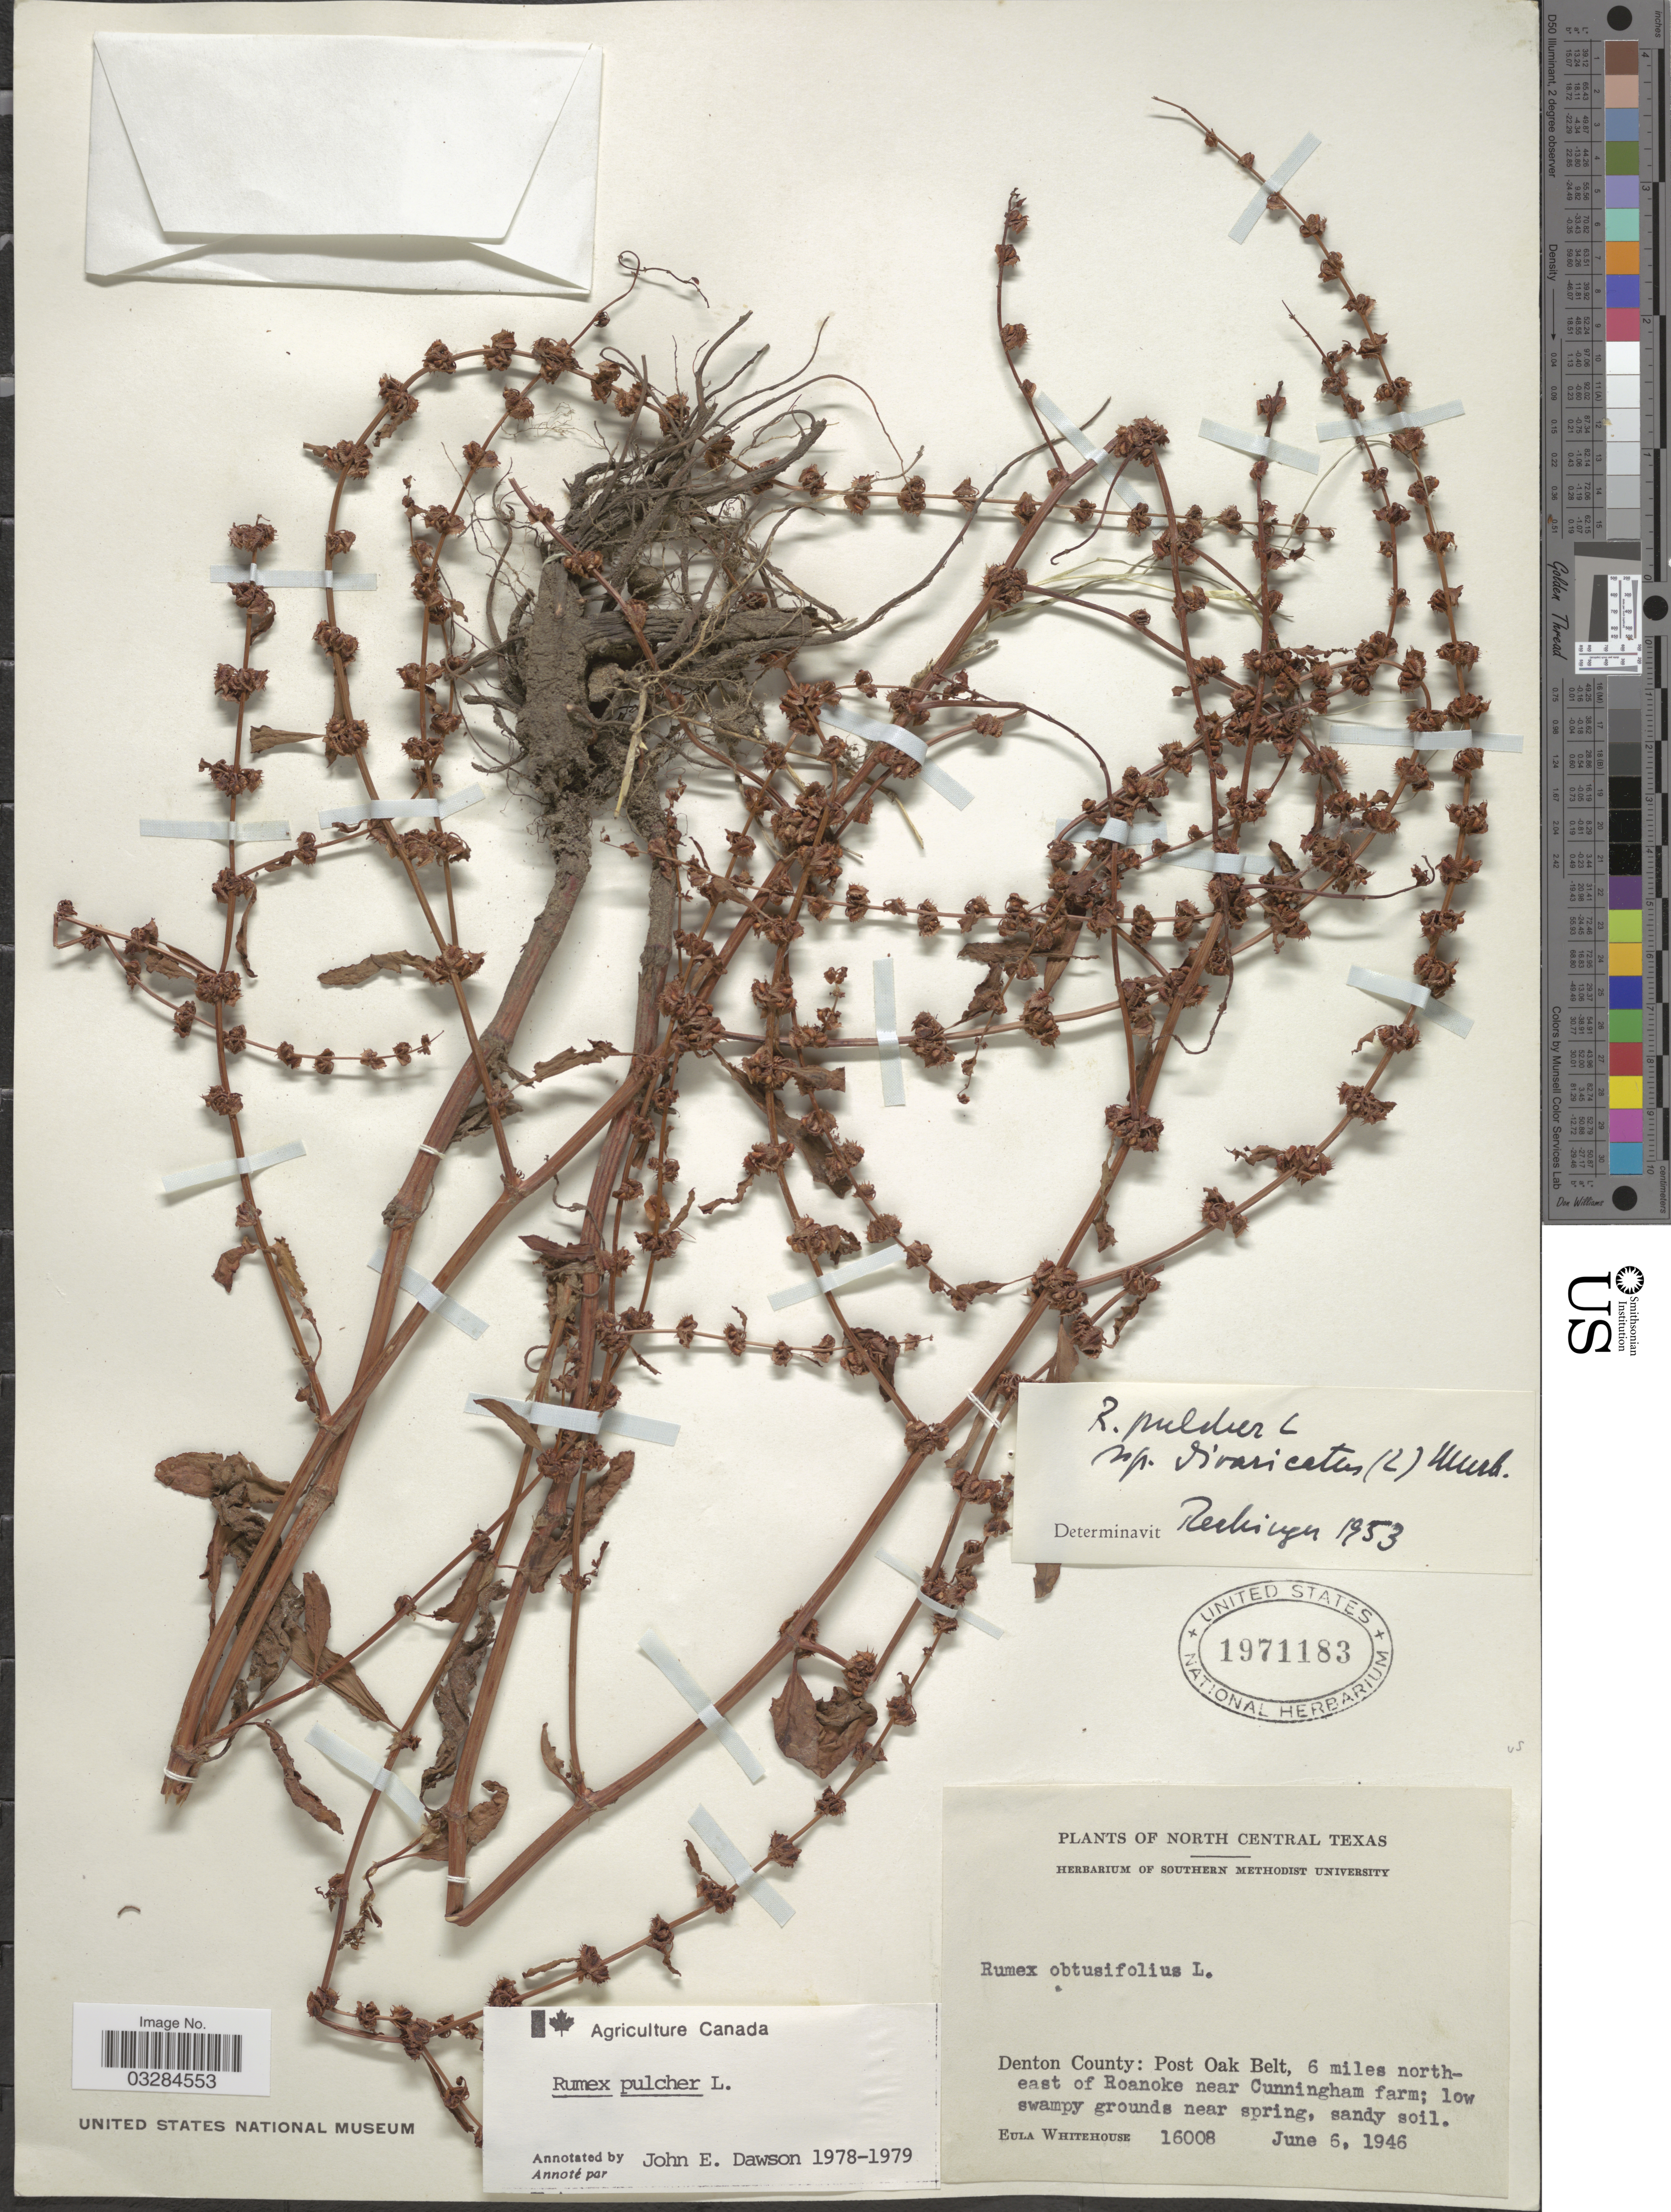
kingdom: Plantae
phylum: Tracheophyta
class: Magnoliopsida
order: Caryophyllales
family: Polygonaceae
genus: Rumex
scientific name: Rumex pulcher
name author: L.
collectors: E. Whitehouse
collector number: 16008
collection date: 1946-06-06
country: United States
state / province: Texas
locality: North Central Texas, Denton County: Post Oak Belt, 6 miles northeast of Roanoke near Cunningham farm.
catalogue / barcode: US 1971183